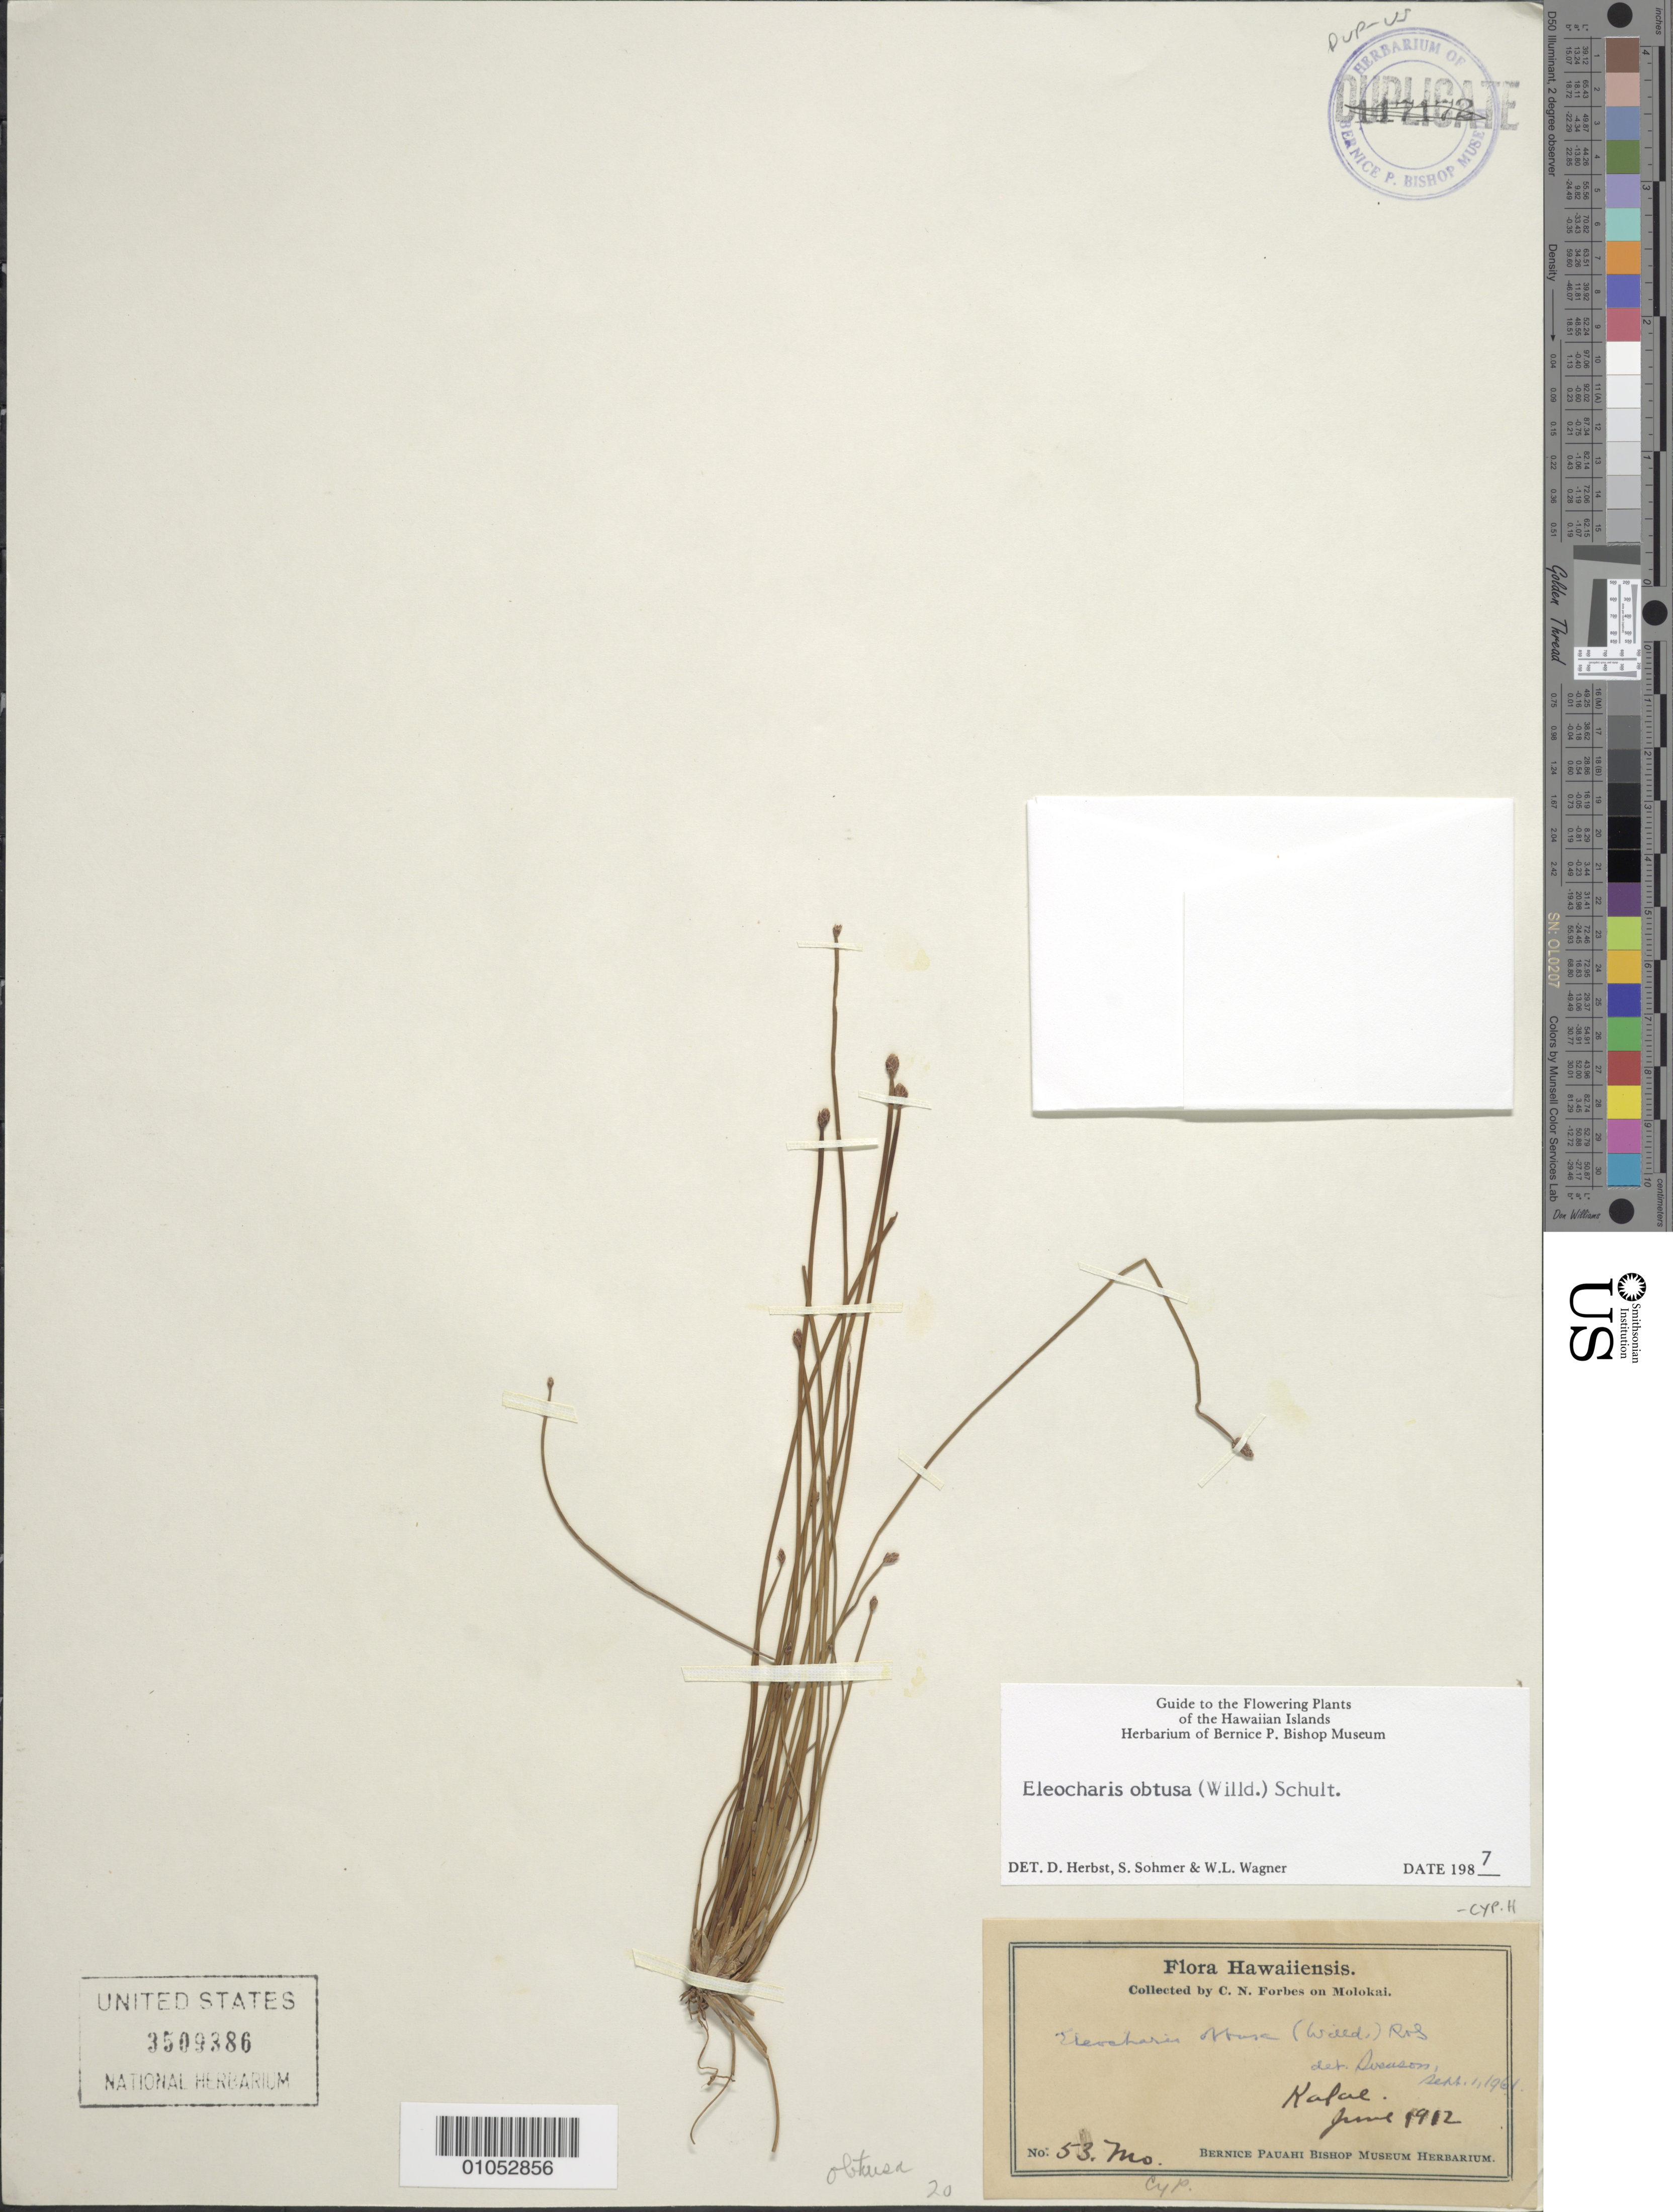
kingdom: Plantae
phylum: Tracheophyta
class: Liliopsida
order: Poales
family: Cyperaceae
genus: Eleocharis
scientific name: Eleocharis obtusa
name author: (Willd.) Schult.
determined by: Herbst, D. R.; Sohmer, S. H.; Wagner, W. L.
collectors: C. N. Forbes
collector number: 53.Mo.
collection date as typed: Jun 1912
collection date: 1912-06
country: United States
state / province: Hawaii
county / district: Maui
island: Moloka'i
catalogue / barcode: US 3509386